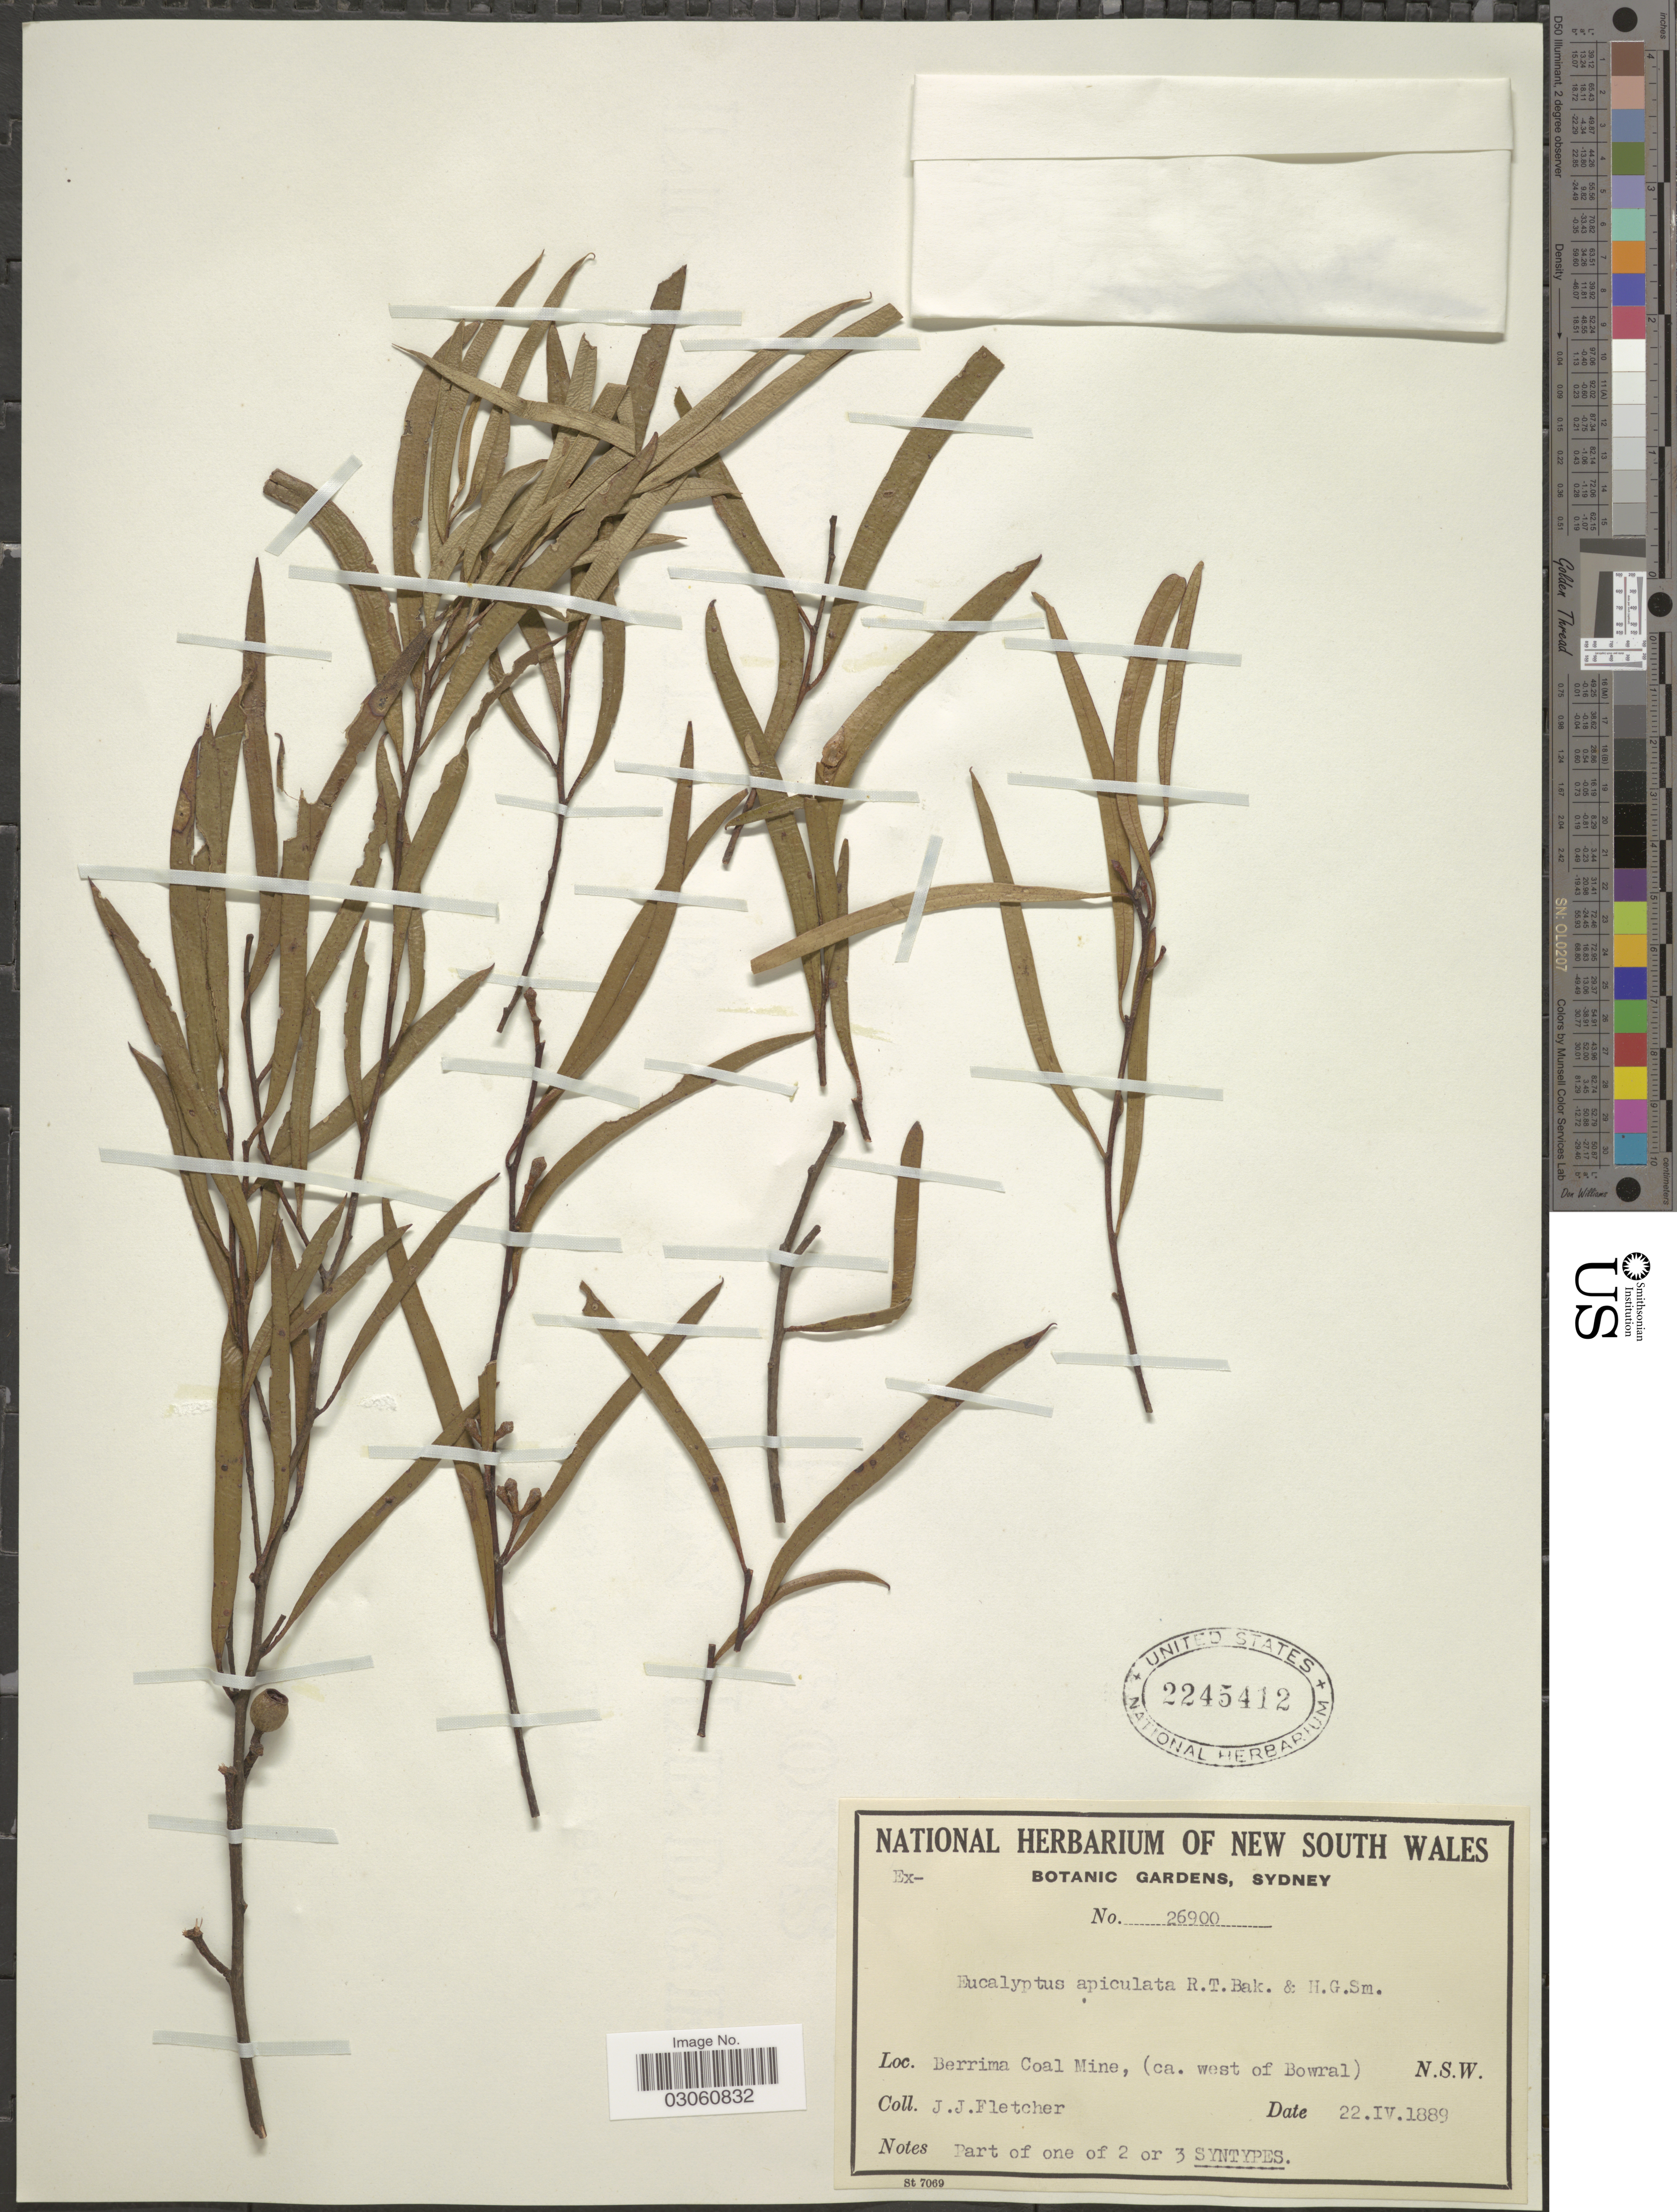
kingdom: Plantae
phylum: Tracheophyta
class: Magnoliopsida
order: Myrtales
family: Myrtaceae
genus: Eucalyptus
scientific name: Eucalyptus apiculata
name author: R.T. Baker & H.G. Sm.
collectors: J. Fletcher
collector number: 26900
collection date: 1889-04-22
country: Australia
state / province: New South Wales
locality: Berrima Coal Mine, (ca. west of Bowral).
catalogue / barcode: US 2245412